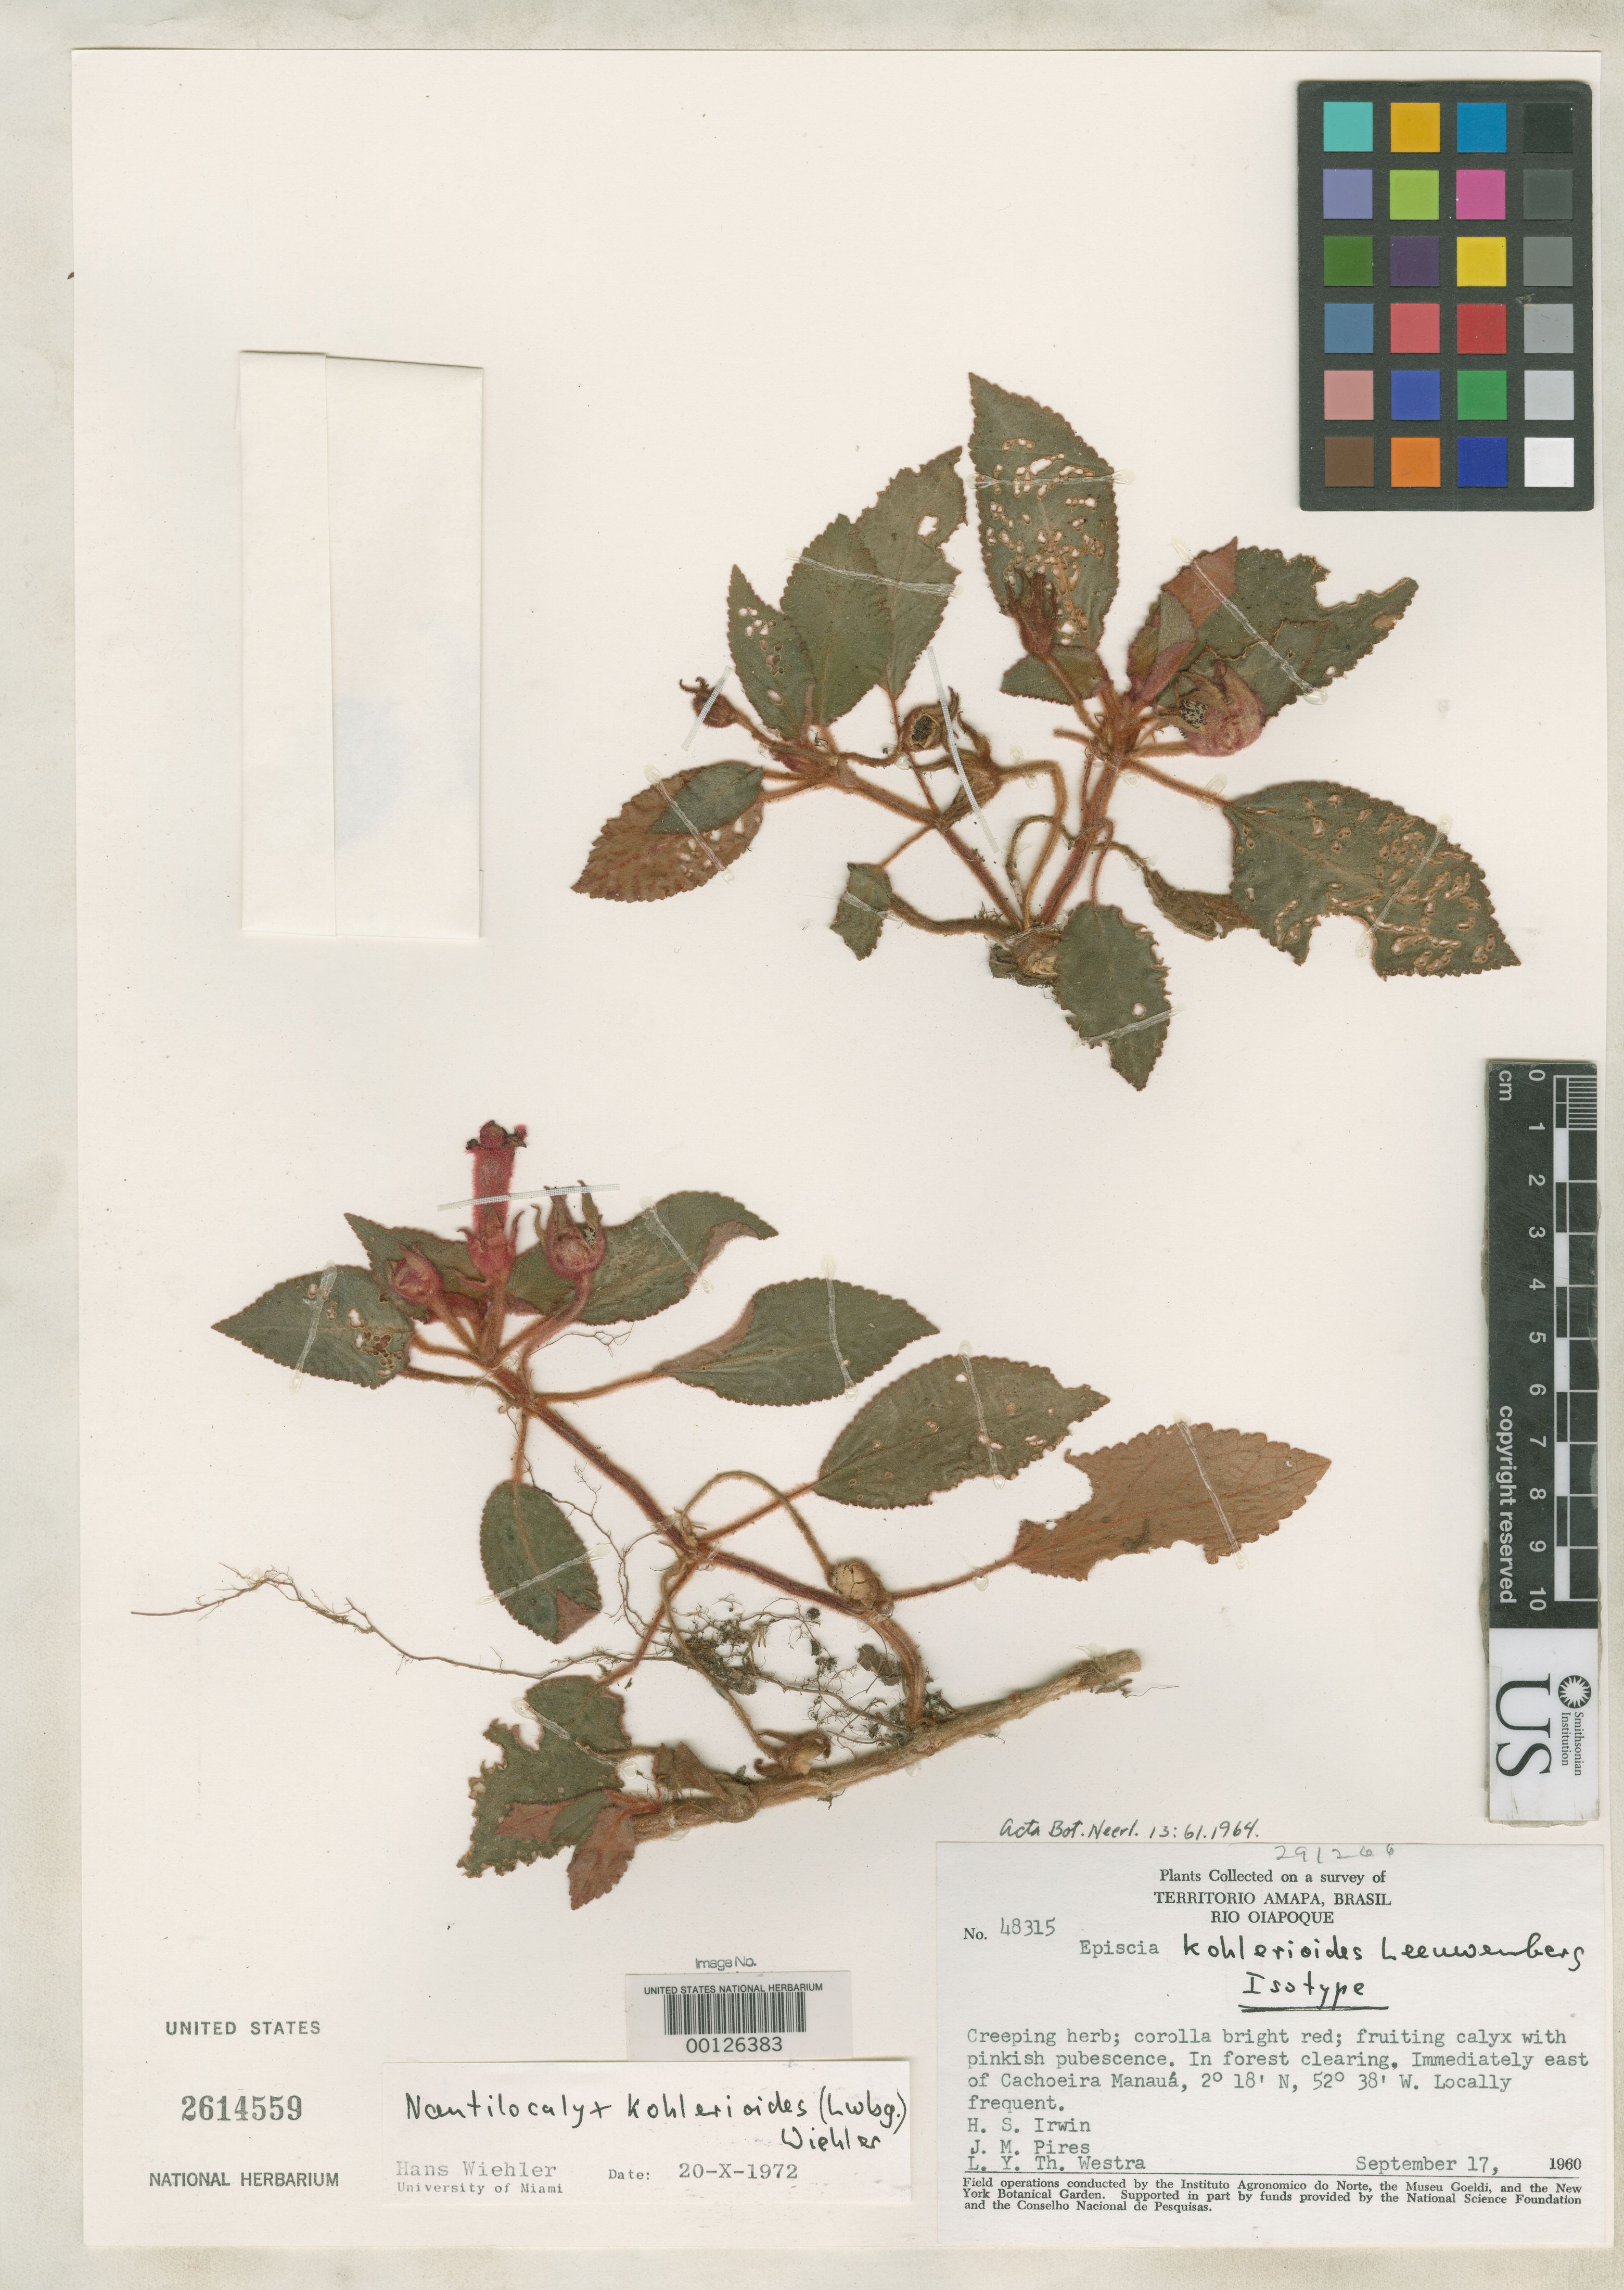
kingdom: Plantae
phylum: Tracheophyta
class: Magnoliopsida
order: Lamiales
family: Gesneriaceae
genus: Episcia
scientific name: Episcia kohlerioides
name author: Leeuwenb.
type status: Isotype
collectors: H. Irwin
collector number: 48315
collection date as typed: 17 Sep 1960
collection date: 1960-09-17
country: Brazil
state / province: Amapá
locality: Rio Oiapoque, E of Cachoeira Manaua.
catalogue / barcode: US 2614559